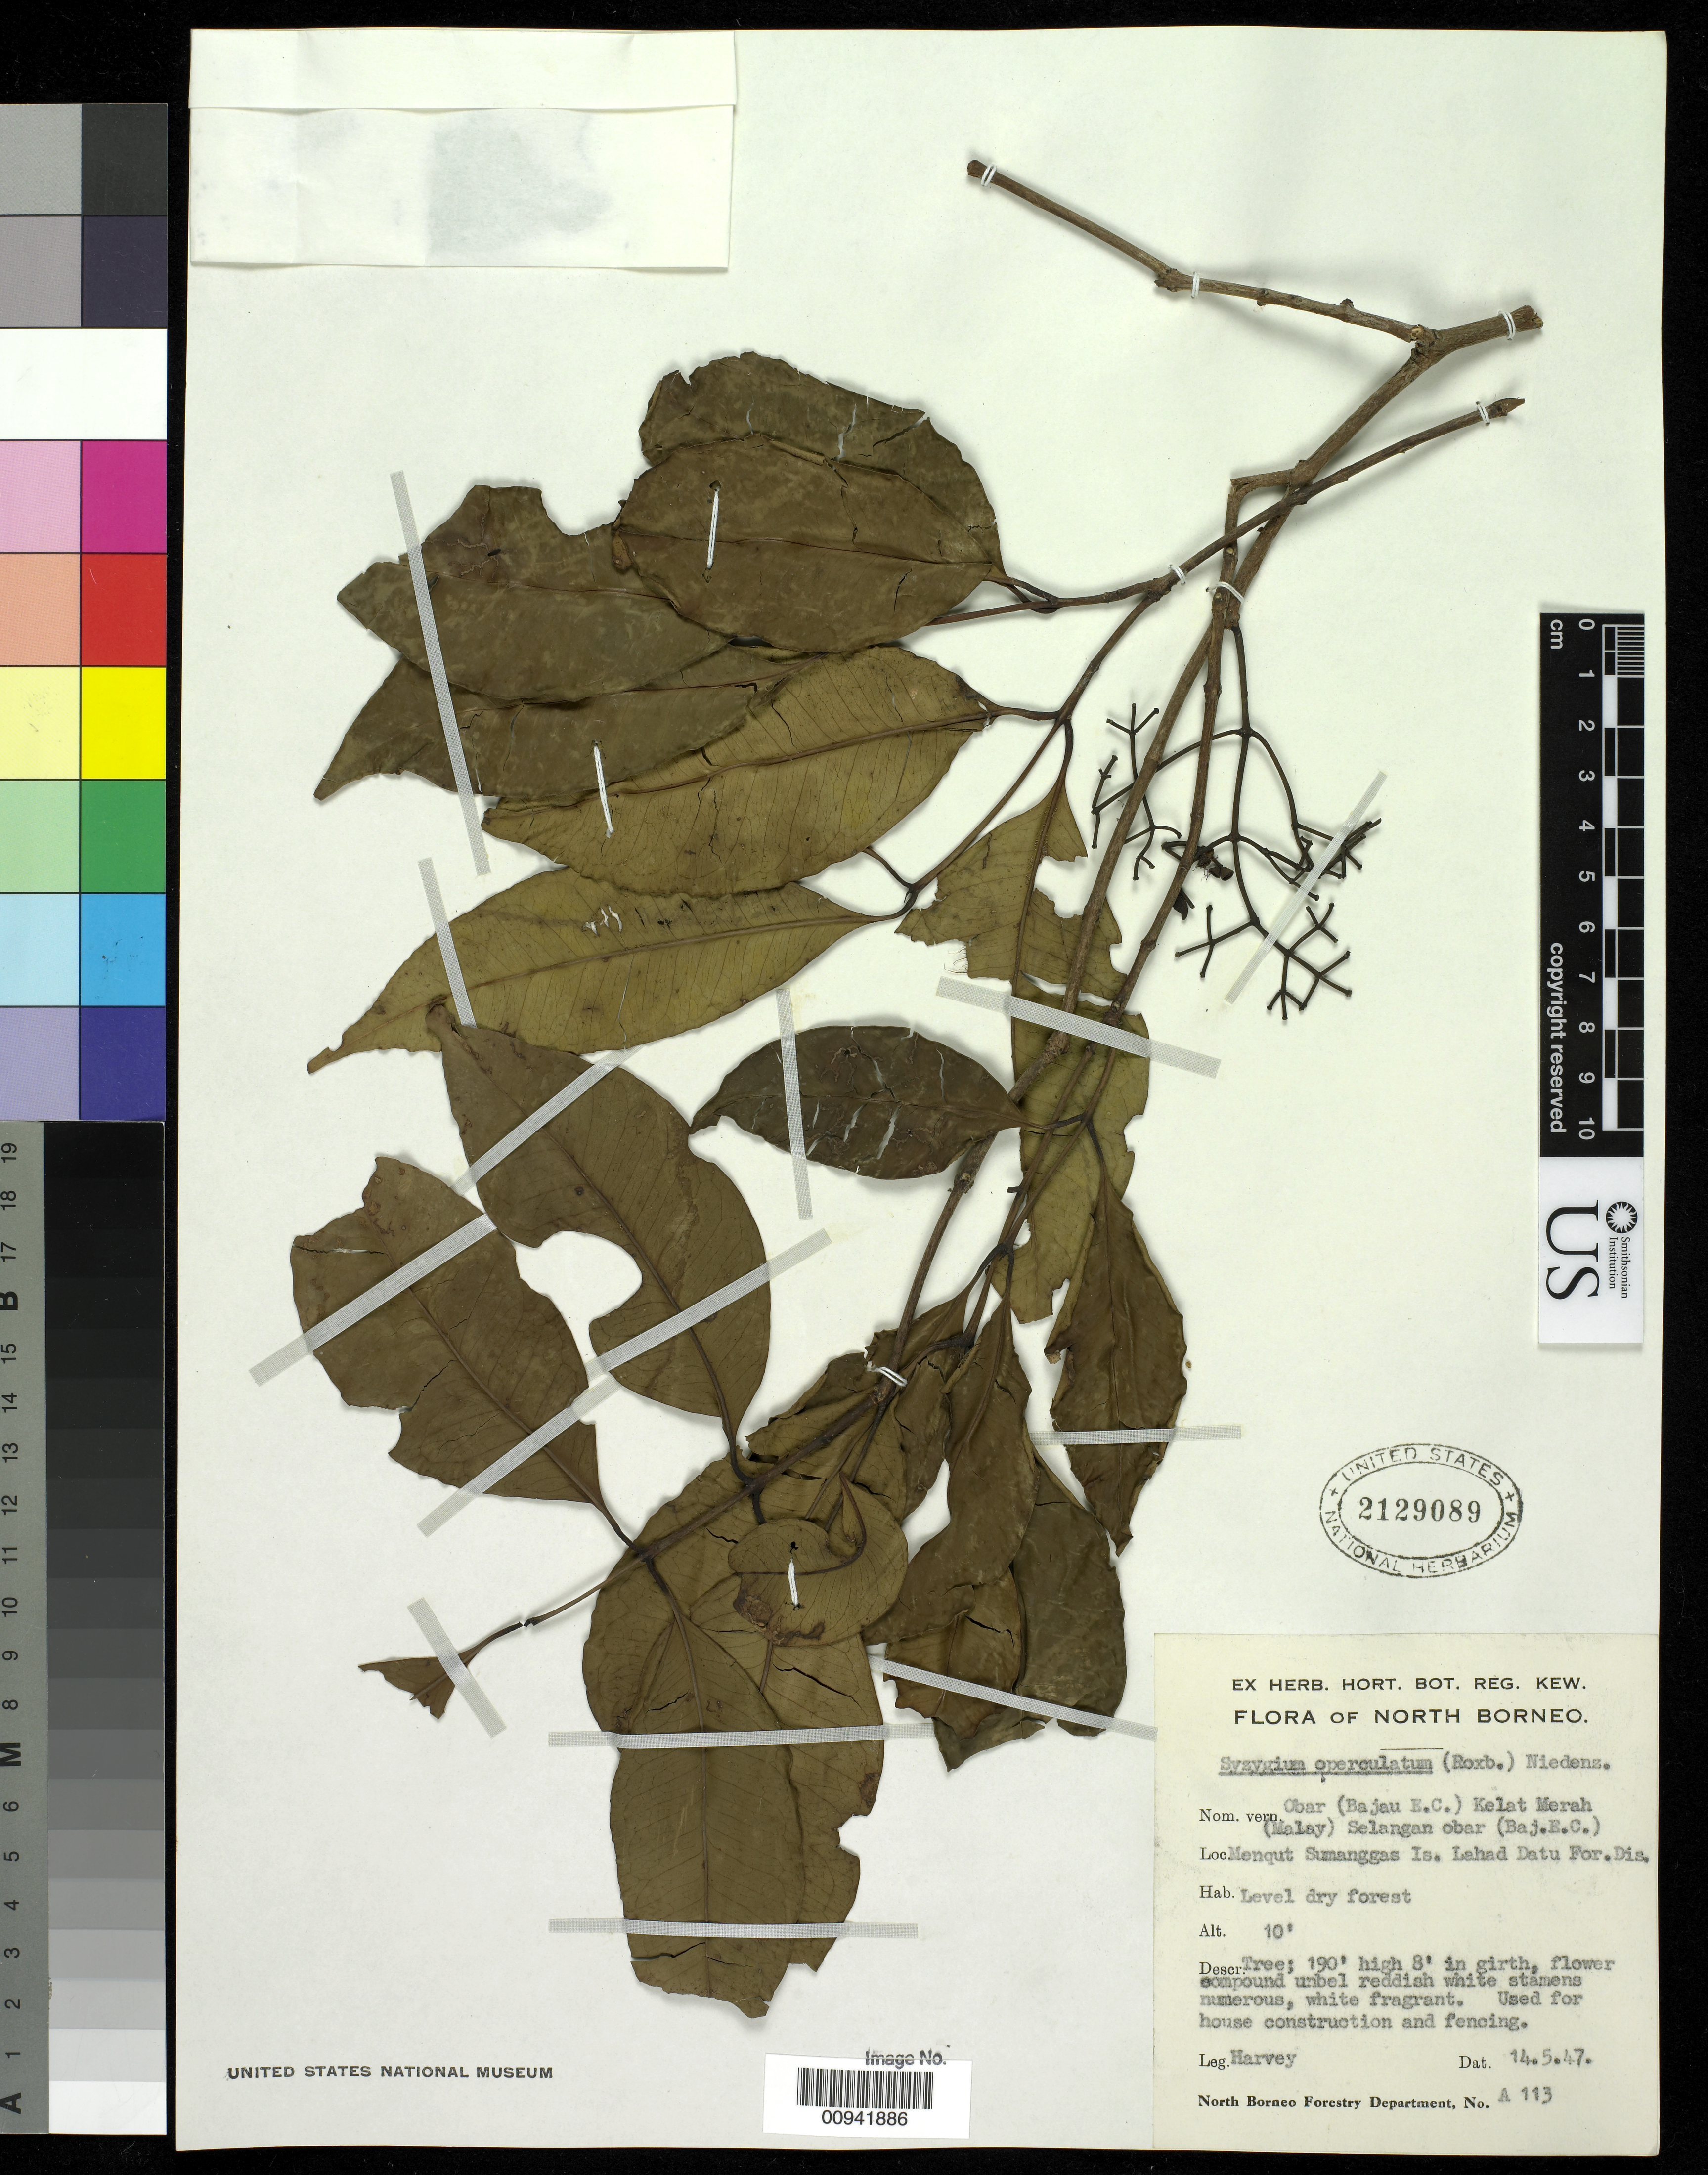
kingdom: Plantae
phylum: Tracheophyta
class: Magnoliopsida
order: Myrtales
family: Myrtaceae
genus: Syzygium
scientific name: Syzygium operculatum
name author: (Roxb.) Nied.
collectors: -. Harvey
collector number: A 113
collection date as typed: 14 May 1947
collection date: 1947-05-14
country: Malaysia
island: Borneo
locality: North Borneo; Menqut Sumanggas Island. Lahad Datu For.Dis.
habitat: Level dry forest.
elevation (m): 3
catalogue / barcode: US 2129089